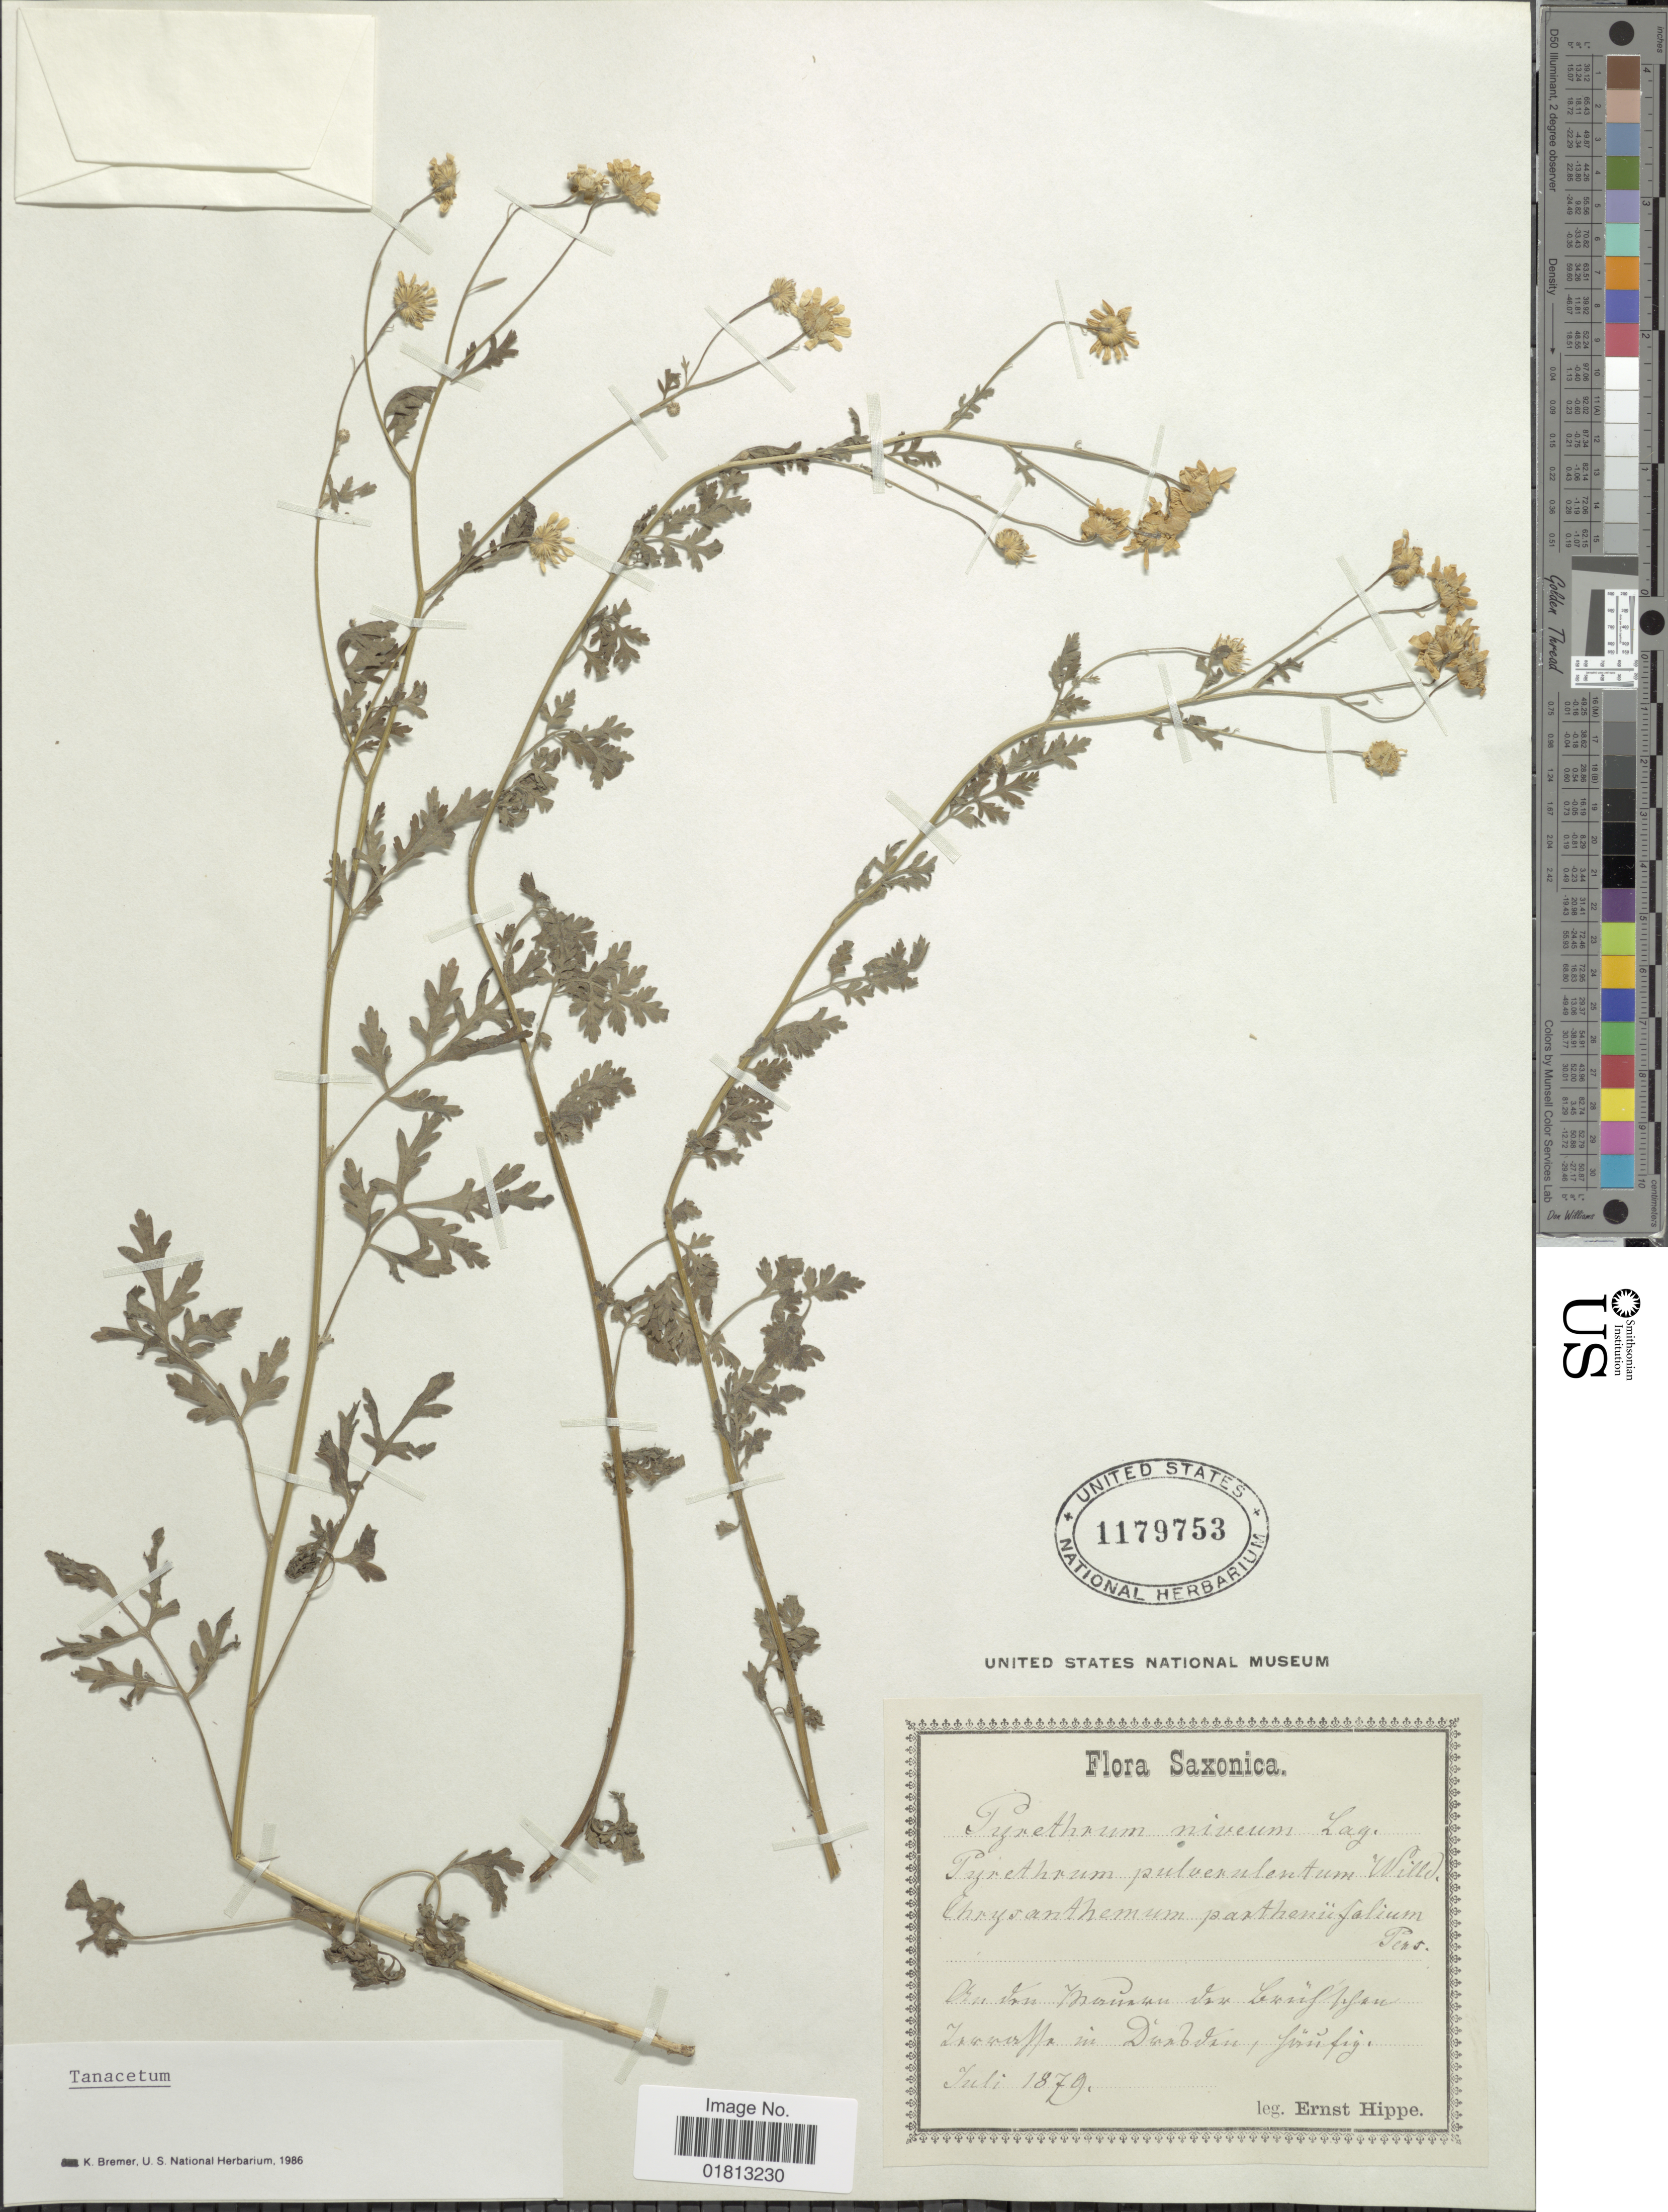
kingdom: Plantae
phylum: Tracheophyta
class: Magnoliopsida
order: Asterales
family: Asteraceae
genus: Tanacetum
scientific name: Tanacetum niveum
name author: (Lag.) Sch. Bip.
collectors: E. Hippe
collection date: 1879-07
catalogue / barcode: US 1179753